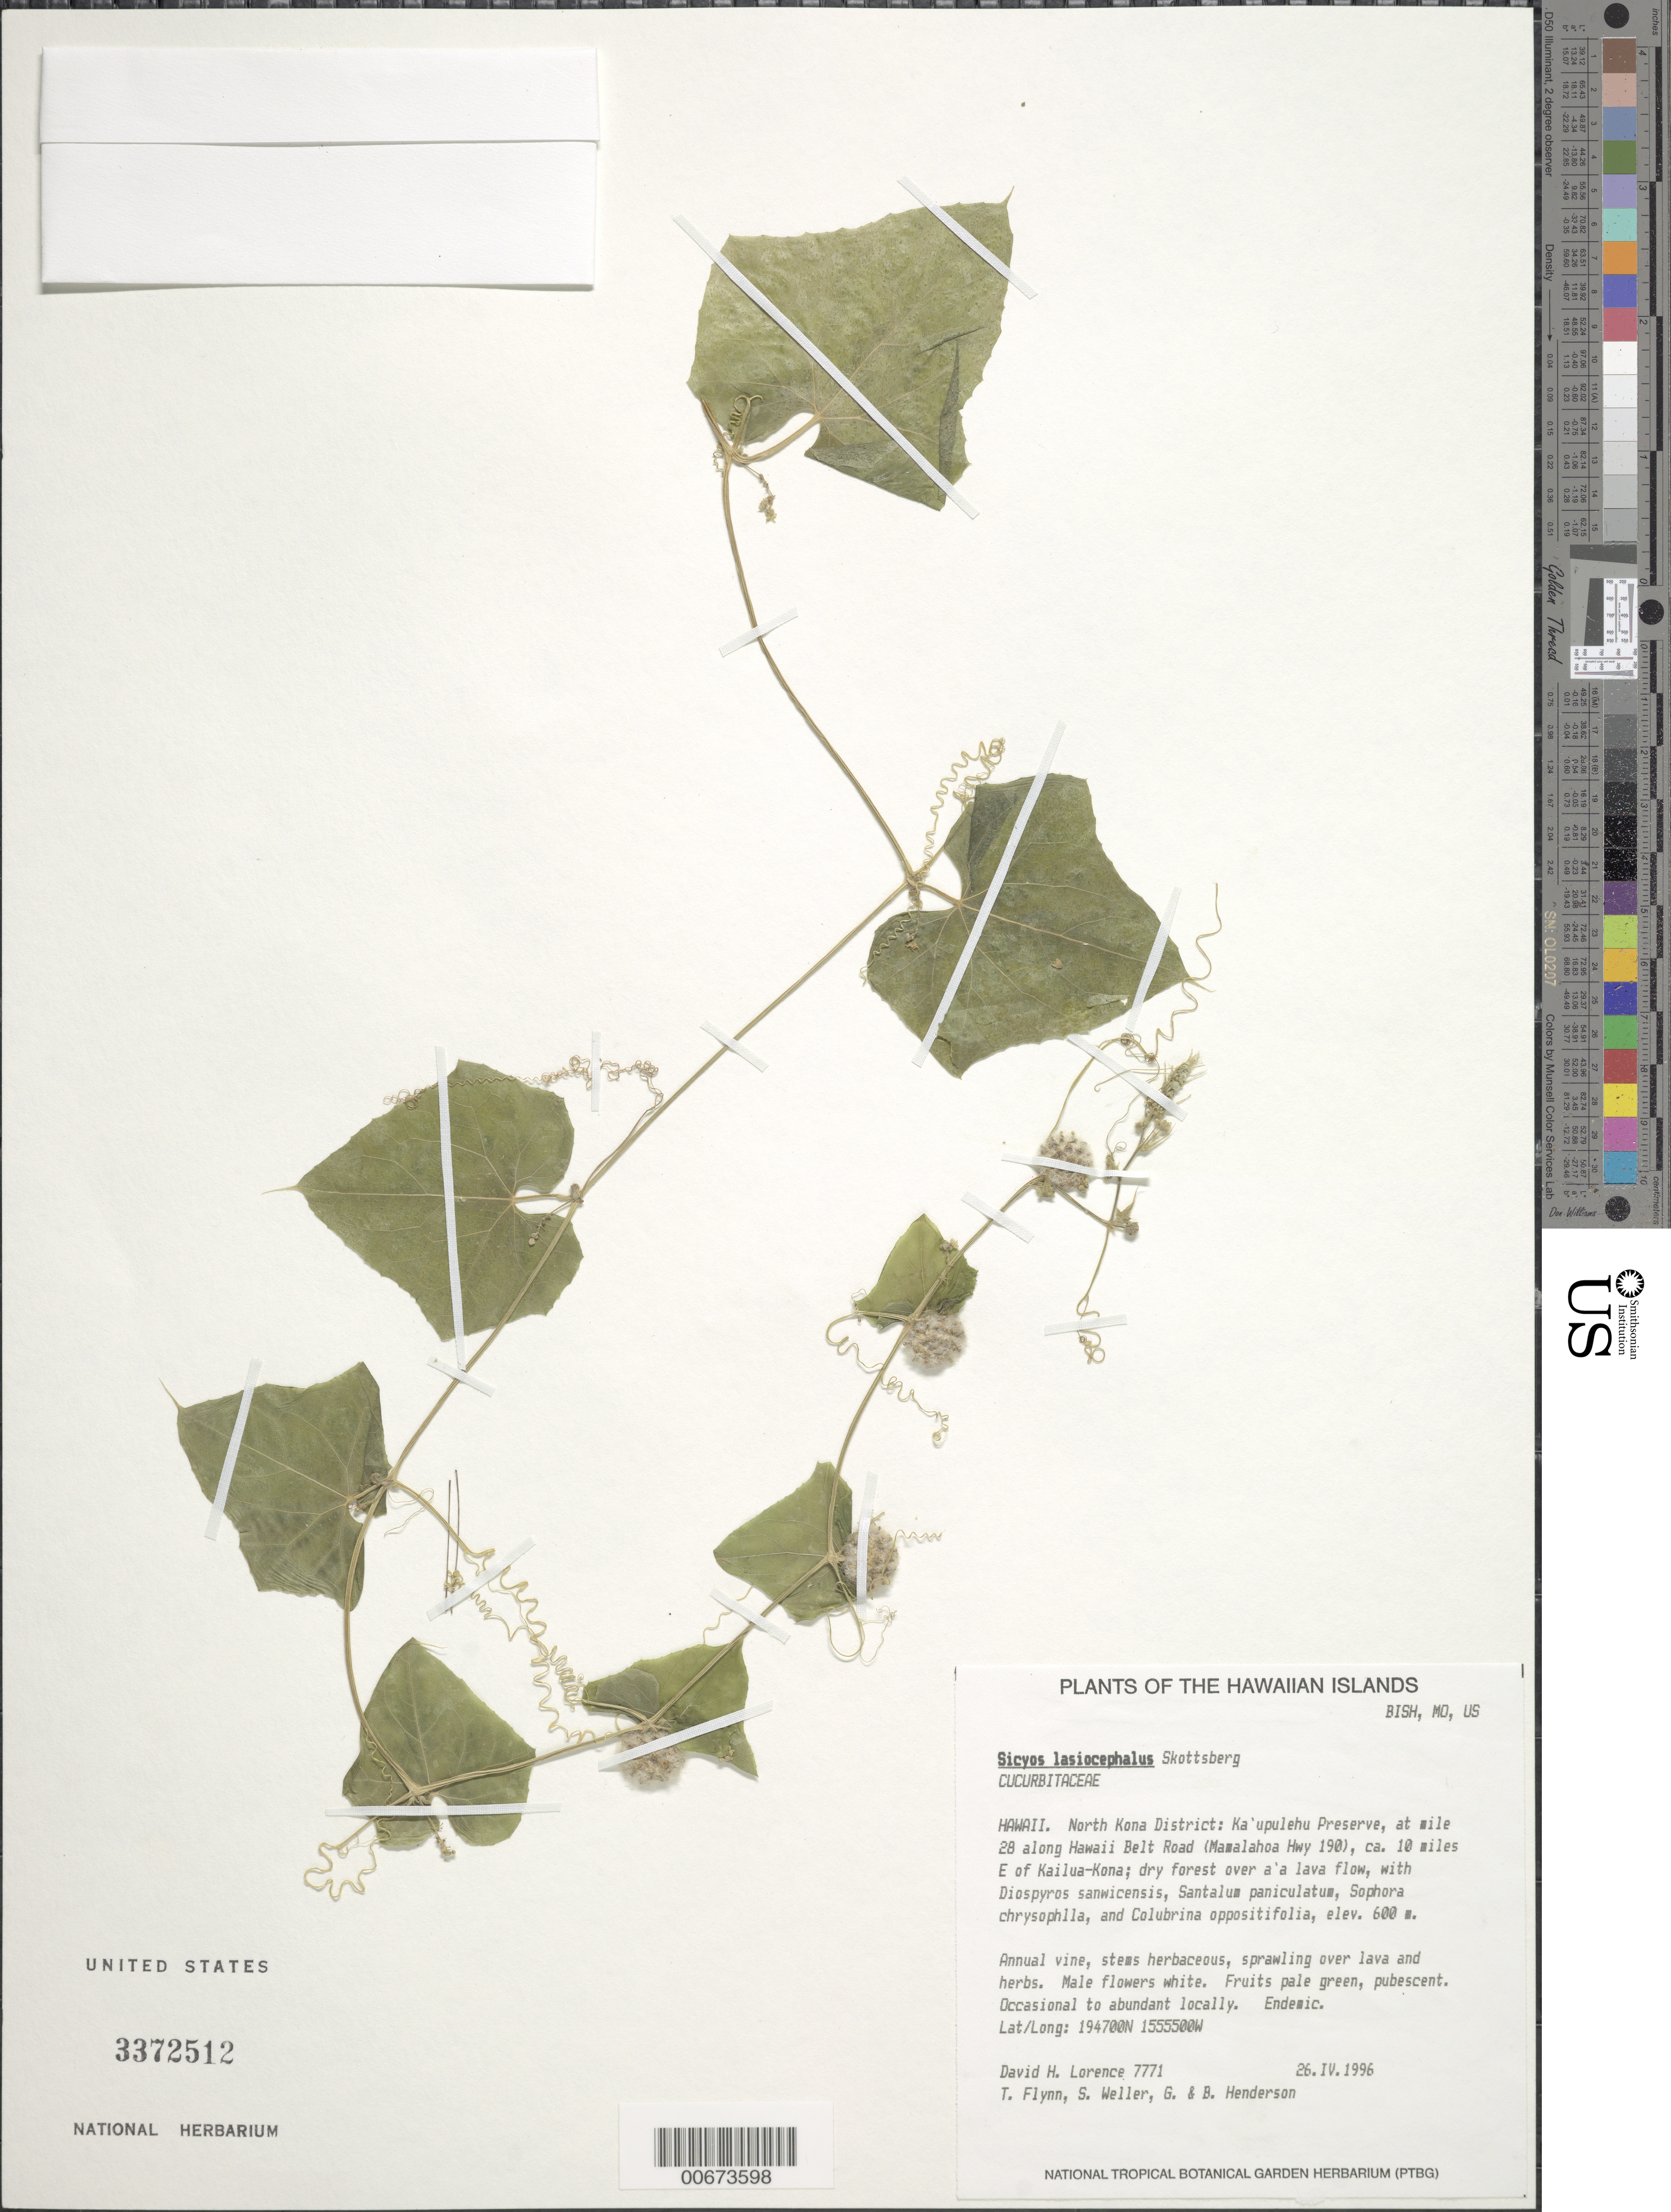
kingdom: Plantae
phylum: Tracheophyta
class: Magnoliopsida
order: Cucurbitales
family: Cucurbitaceae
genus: Sicyos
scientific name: Sicyos lasiocephalus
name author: Skottsb.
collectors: D. Lorence, T. W. Flynn, S. G. Weller, G. Henderson & B. Henderson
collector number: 7771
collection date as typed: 26 Apr 1996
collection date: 1996-04-26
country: United States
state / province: Hawaii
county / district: Hawaii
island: Hawaii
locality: North Kona District, Ka'upulehu Preserve, at mile 28 along Hawaii Belt Road (Mamalahoa Hwy 190), ca. 10 miles E of Kailua-Kona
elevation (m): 600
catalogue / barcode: US 3372512